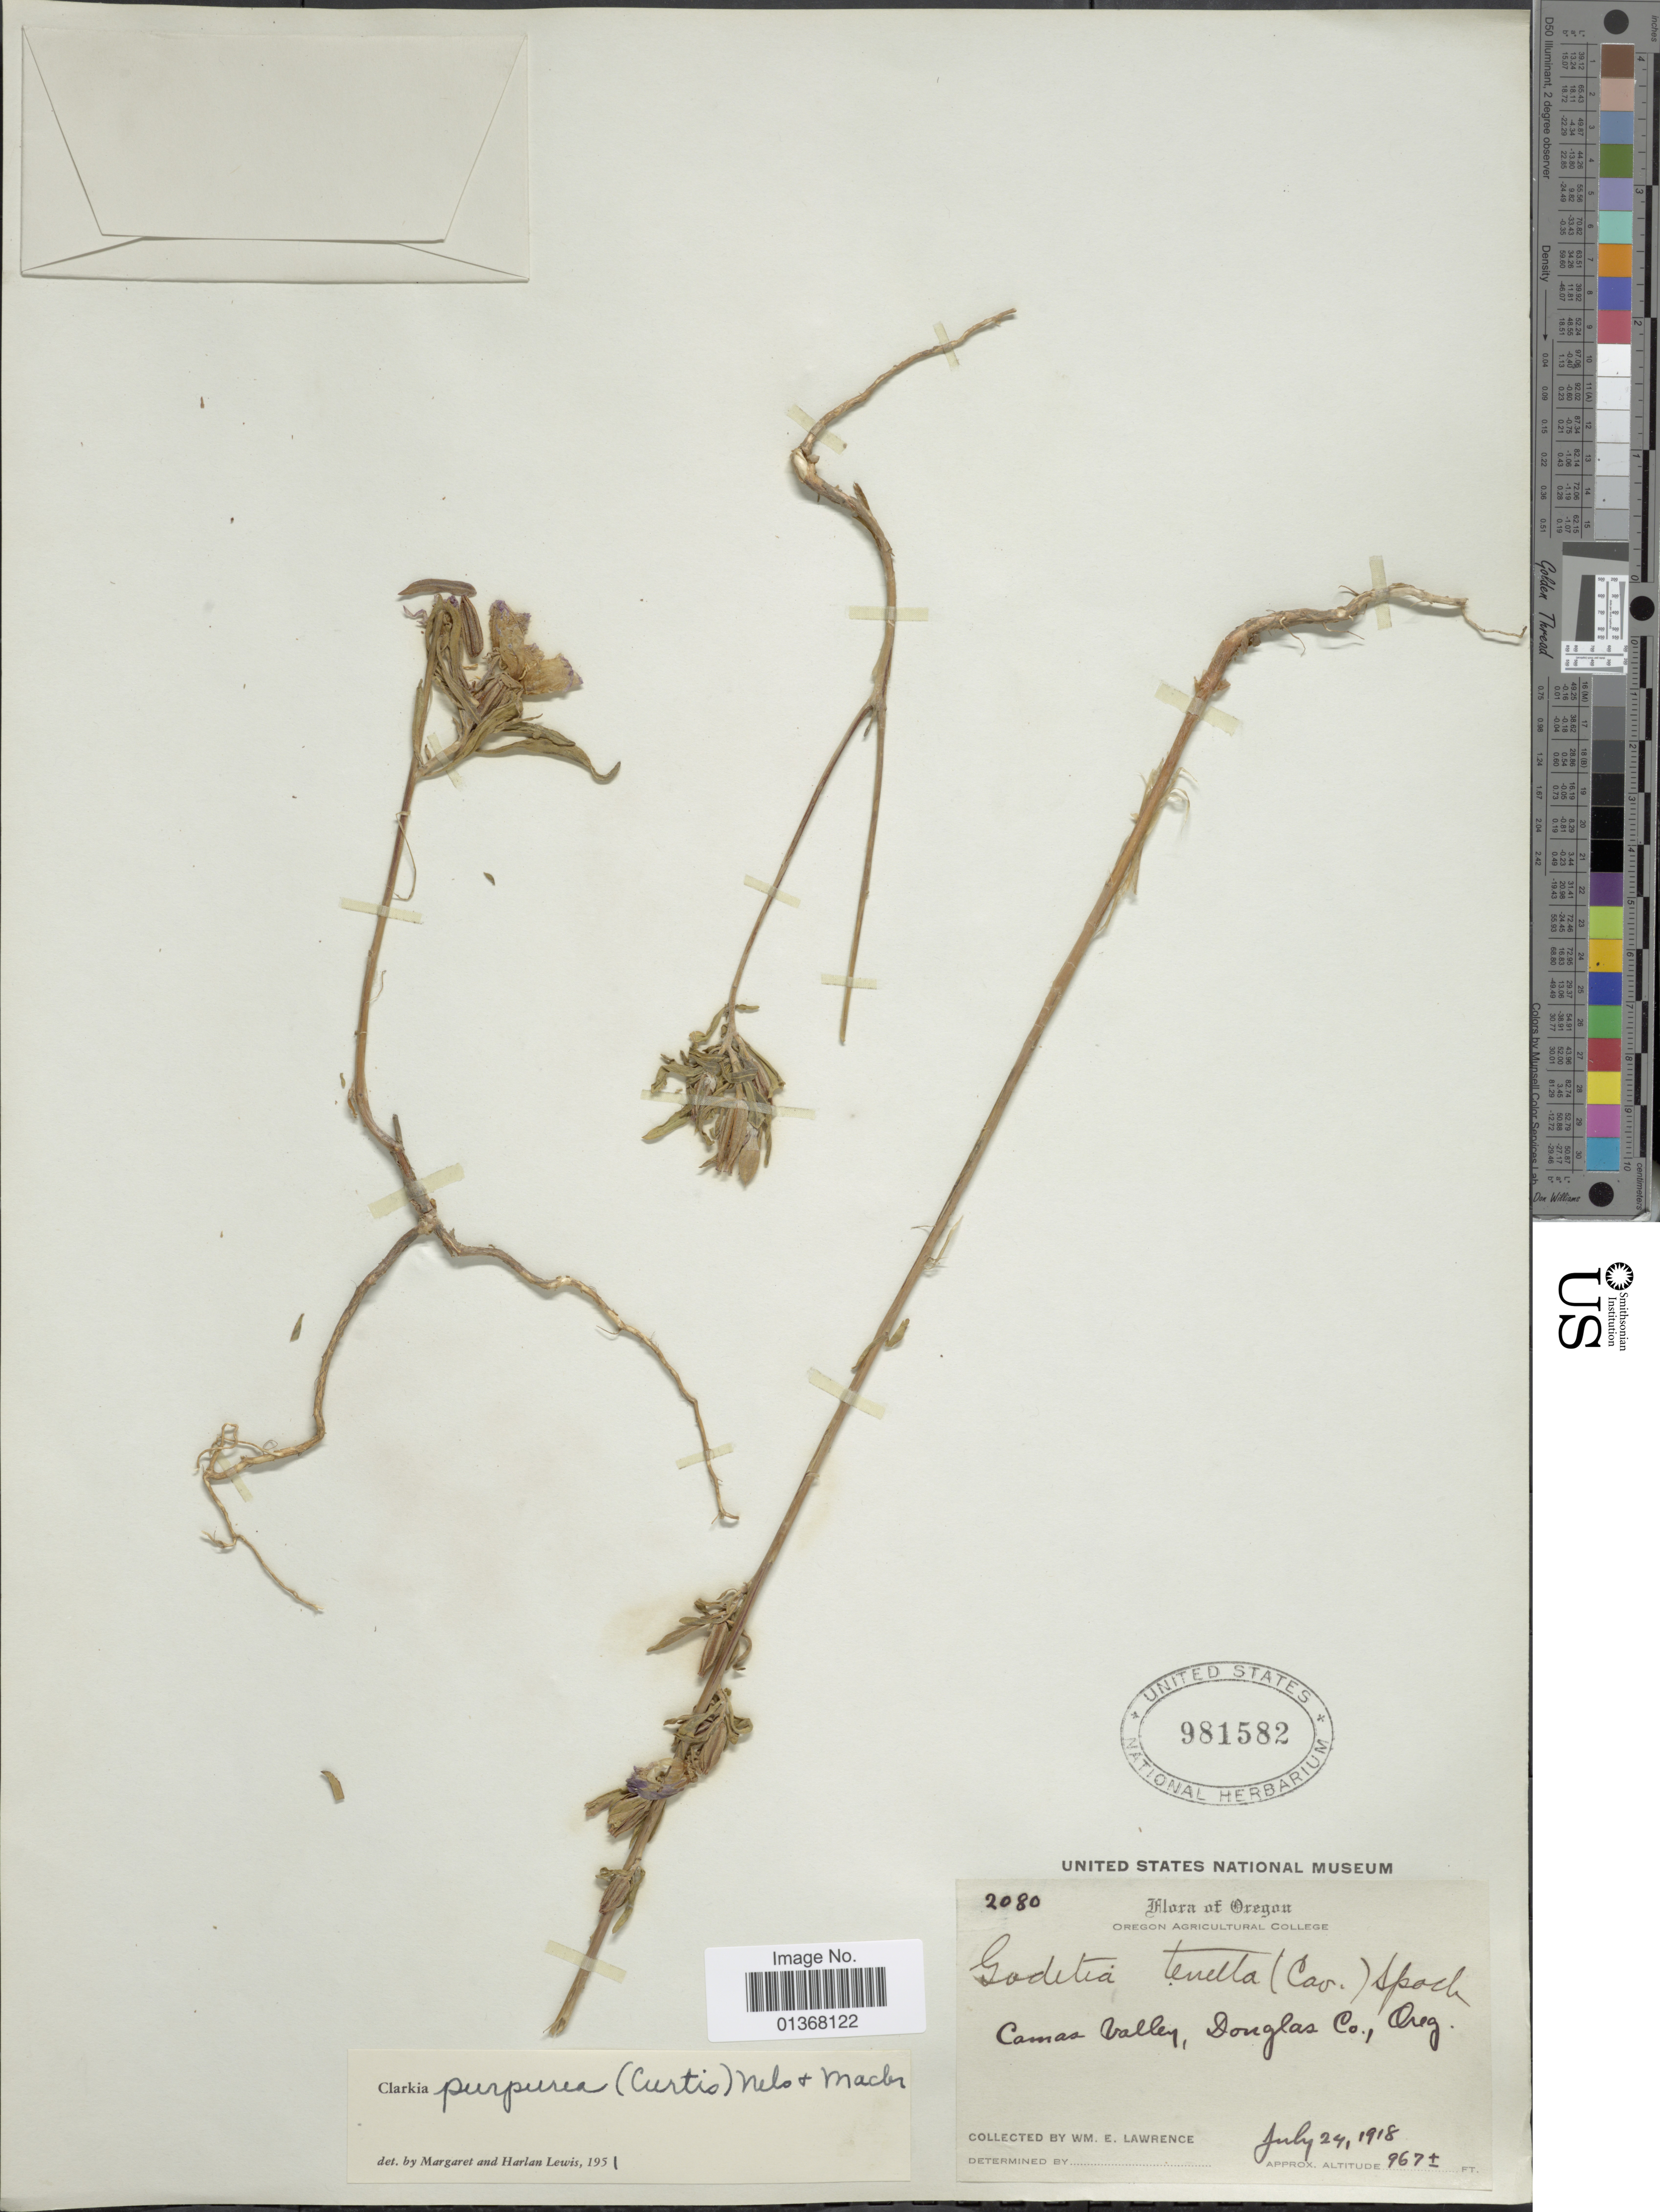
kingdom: Plantae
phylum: Tracheophyta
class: Magnoliopsida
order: Myrtales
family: Onagraceae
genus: Clarkia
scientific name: Clarkia pulchella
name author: Pursh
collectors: W. Lawrence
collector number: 2080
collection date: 1918-07-24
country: United States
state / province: Oregon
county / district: Douglas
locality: Camas Valley, Douglas Co.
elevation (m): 295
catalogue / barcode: US 981582